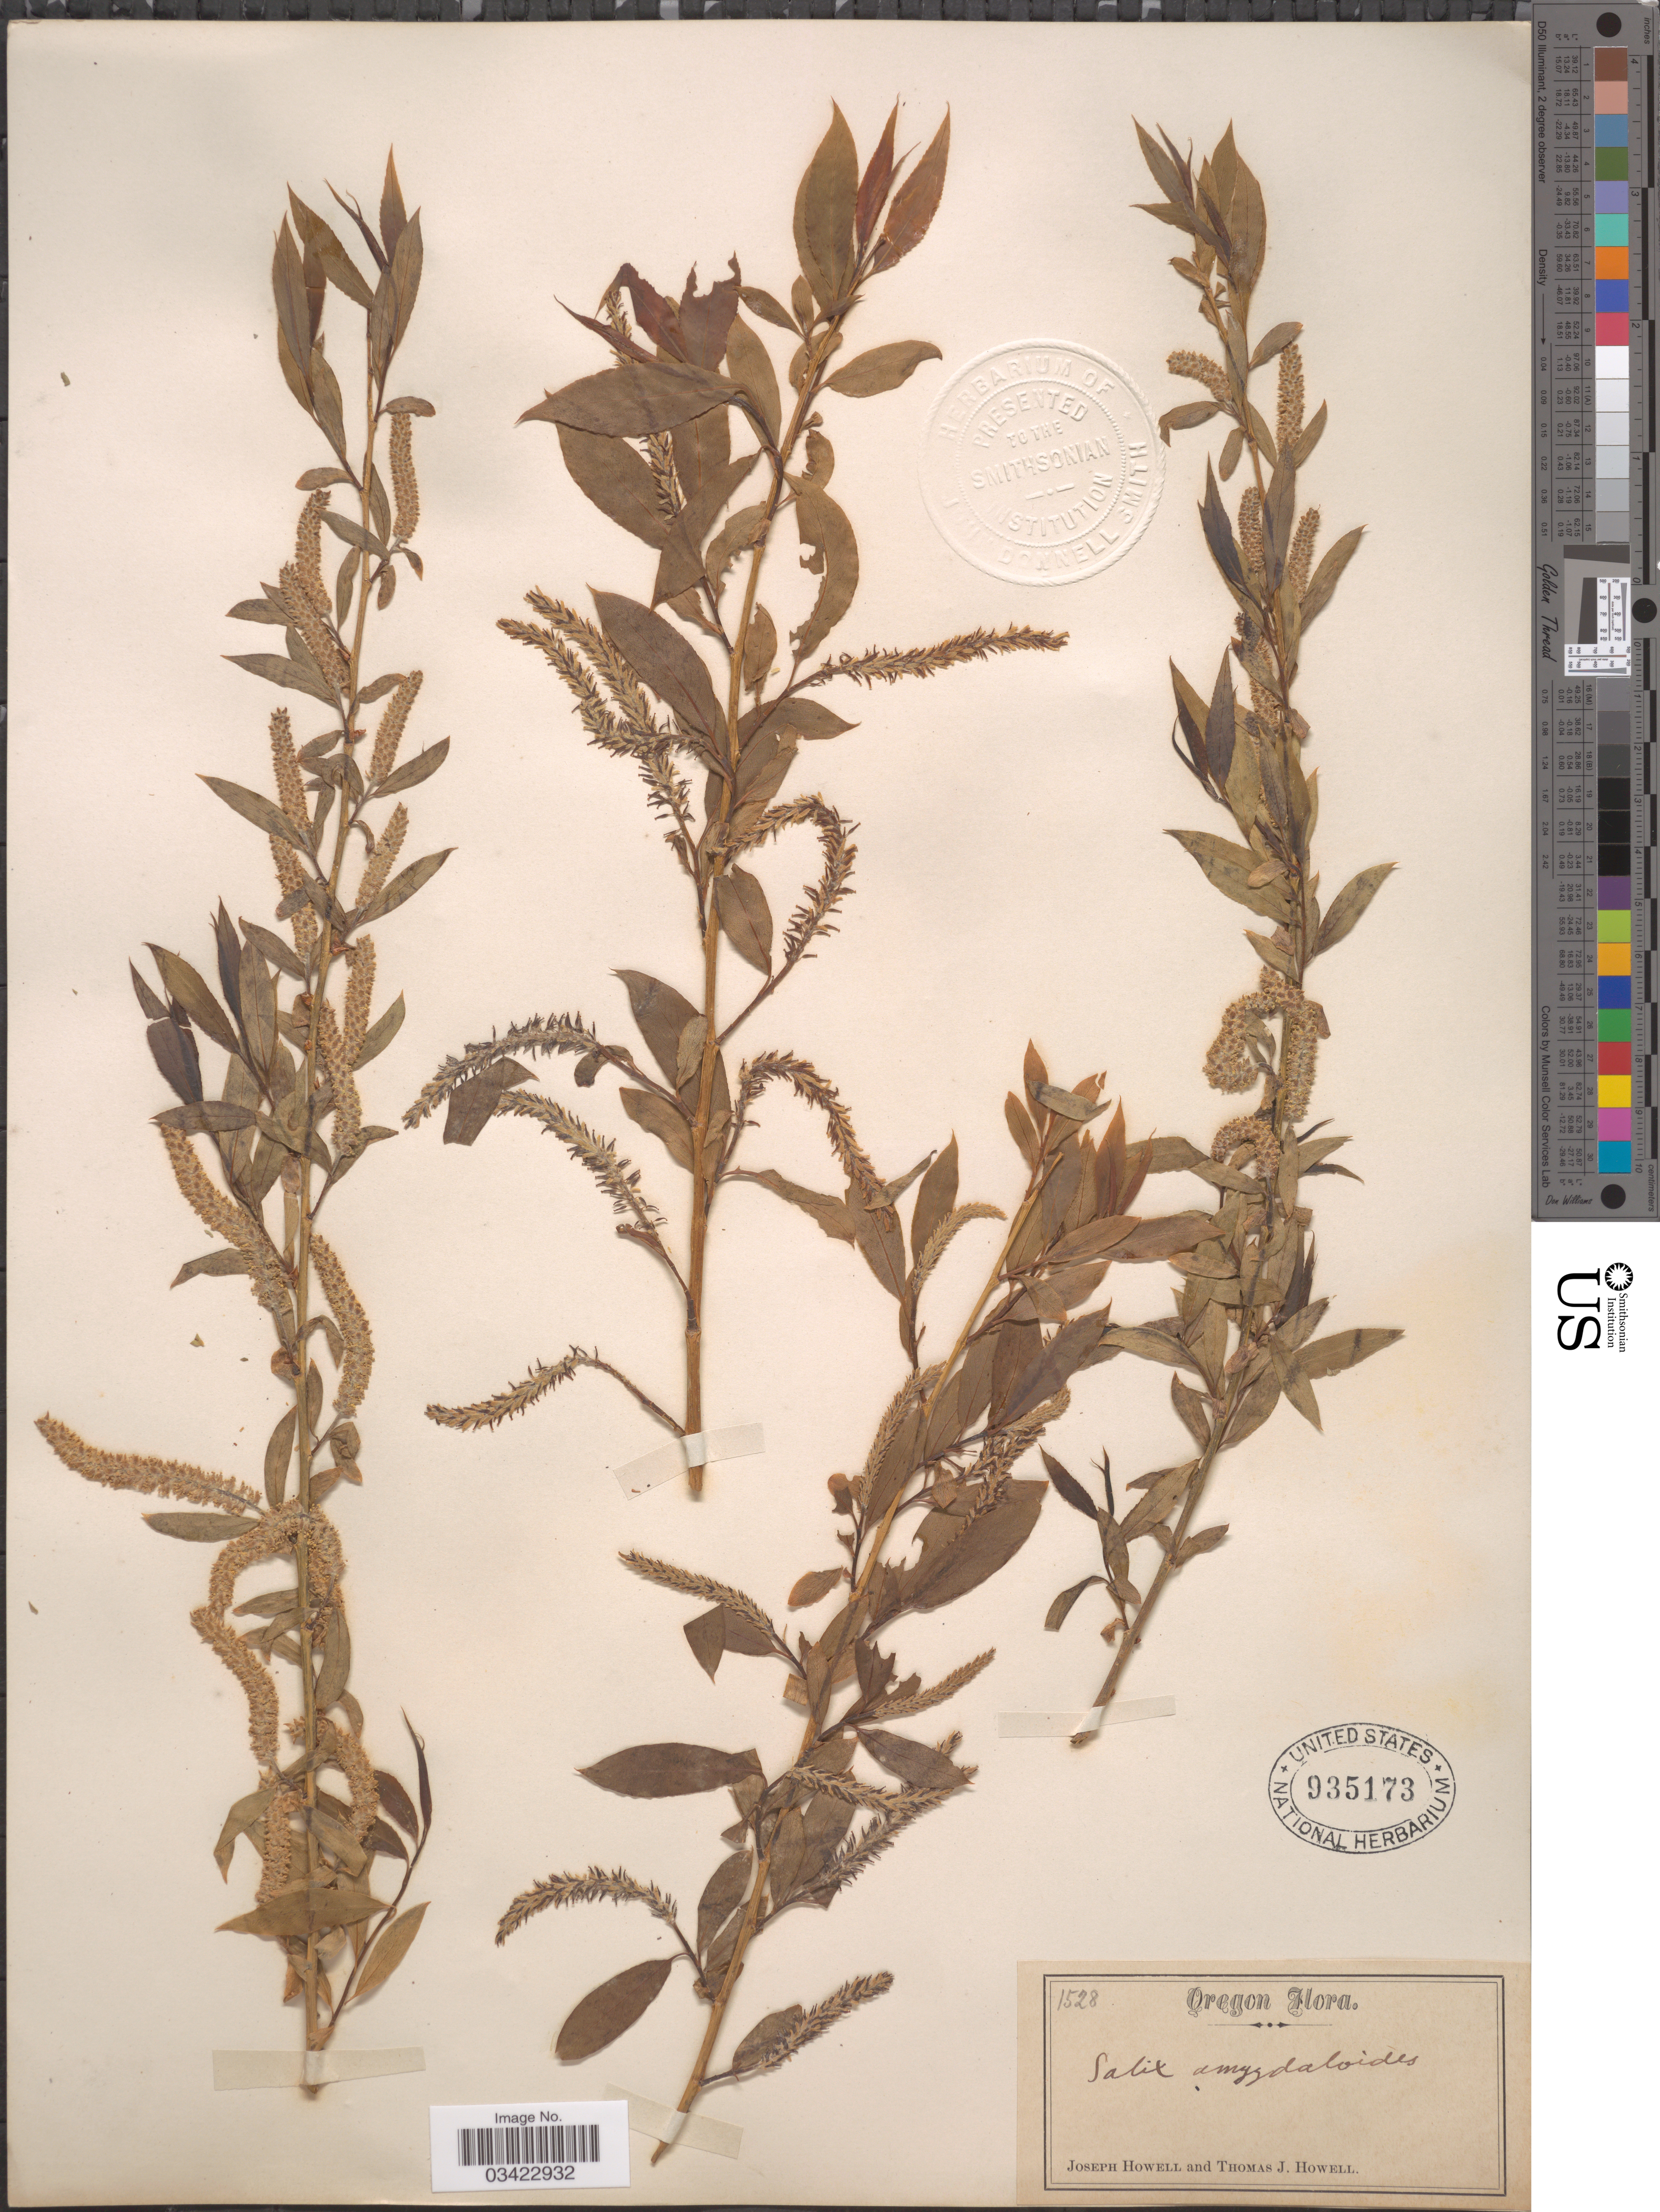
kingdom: Plantae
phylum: Tracheophyta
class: Magnoliopsida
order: Malpighiales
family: Salicaceae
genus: Salix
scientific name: Salix amygdaloides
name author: Andersson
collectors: J. Howell & T. J. Howell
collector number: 1528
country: United States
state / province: Oregon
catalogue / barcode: US 935173